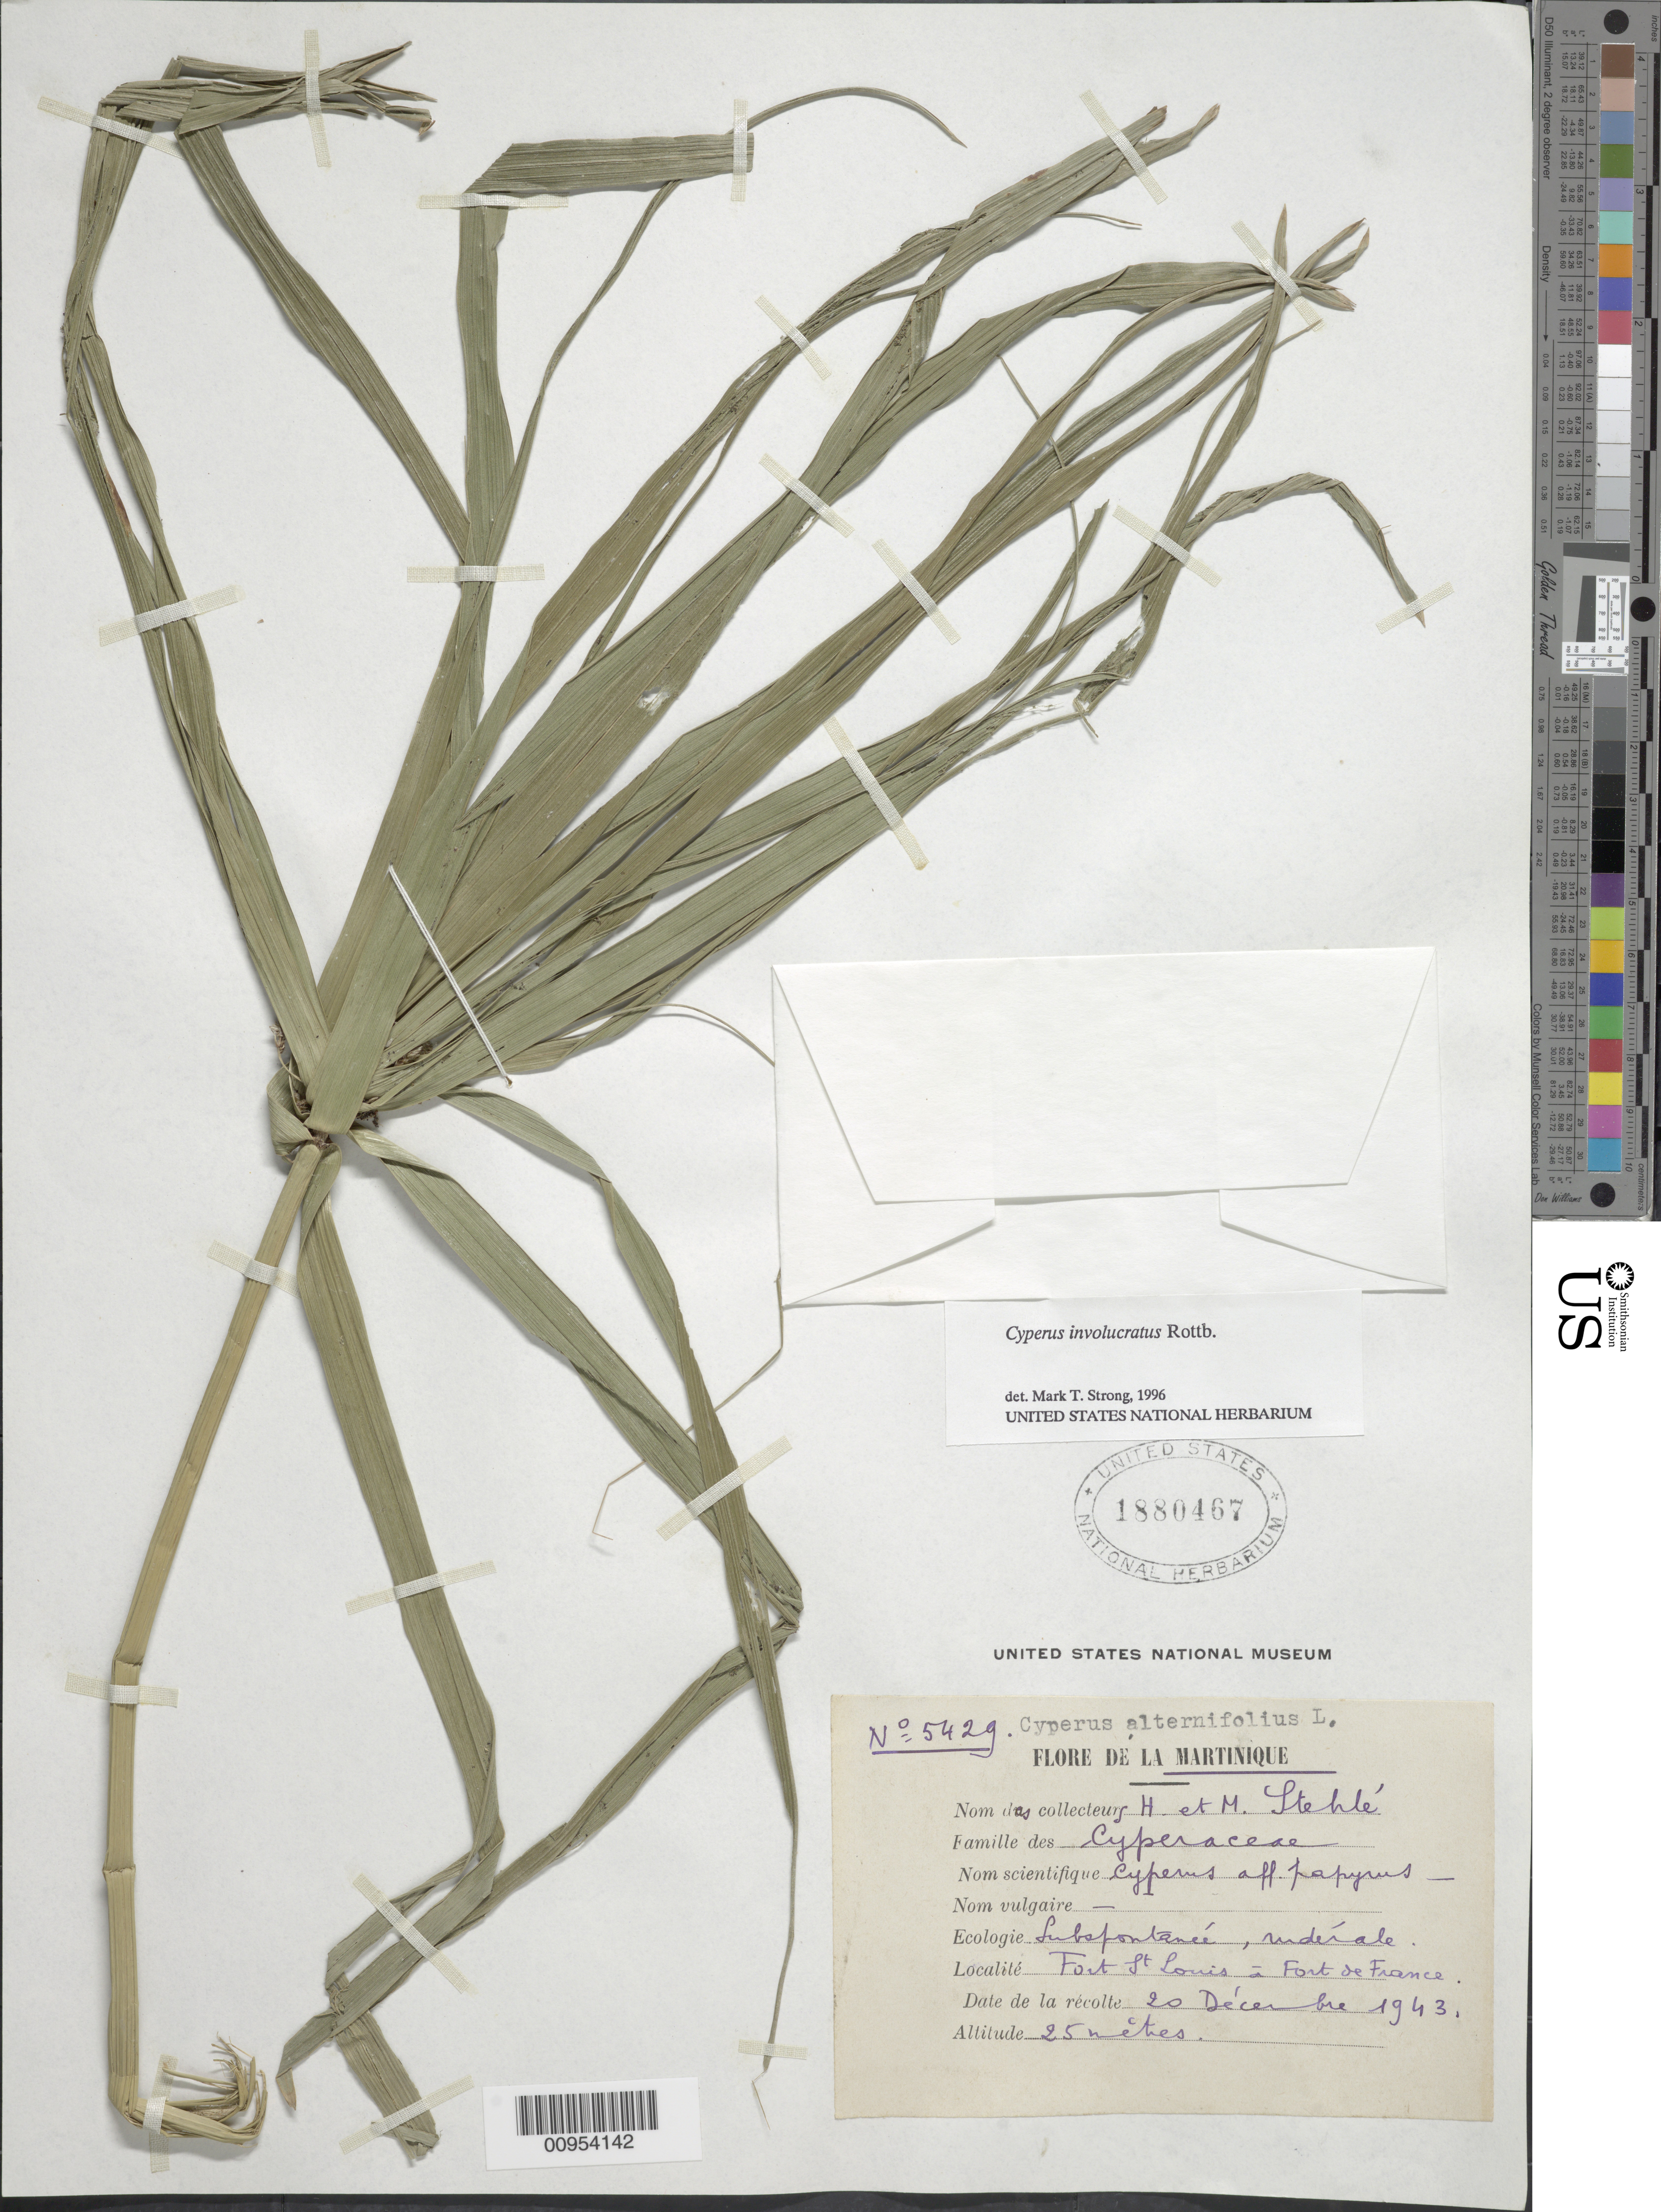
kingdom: Plantae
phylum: Tracheophyta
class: Liliopsida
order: Poales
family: Cyperaceae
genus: Cyperus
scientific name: Cyperus involucratus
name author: Rottb.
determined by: Strong, M. T., (US), Smithsonian Institution - National Museum of Natural History (UNITED STATES)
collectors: H. Stehlé & M. Stehlé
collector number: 5429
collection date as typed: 20 Dec 1943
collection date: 1943-12-20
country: Martinique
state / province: Fort-de-France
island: Martinique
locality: Fort St. Louis à Fort de France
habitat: Subsfontanée, rudérale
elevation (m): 25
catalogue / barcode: US 1880467